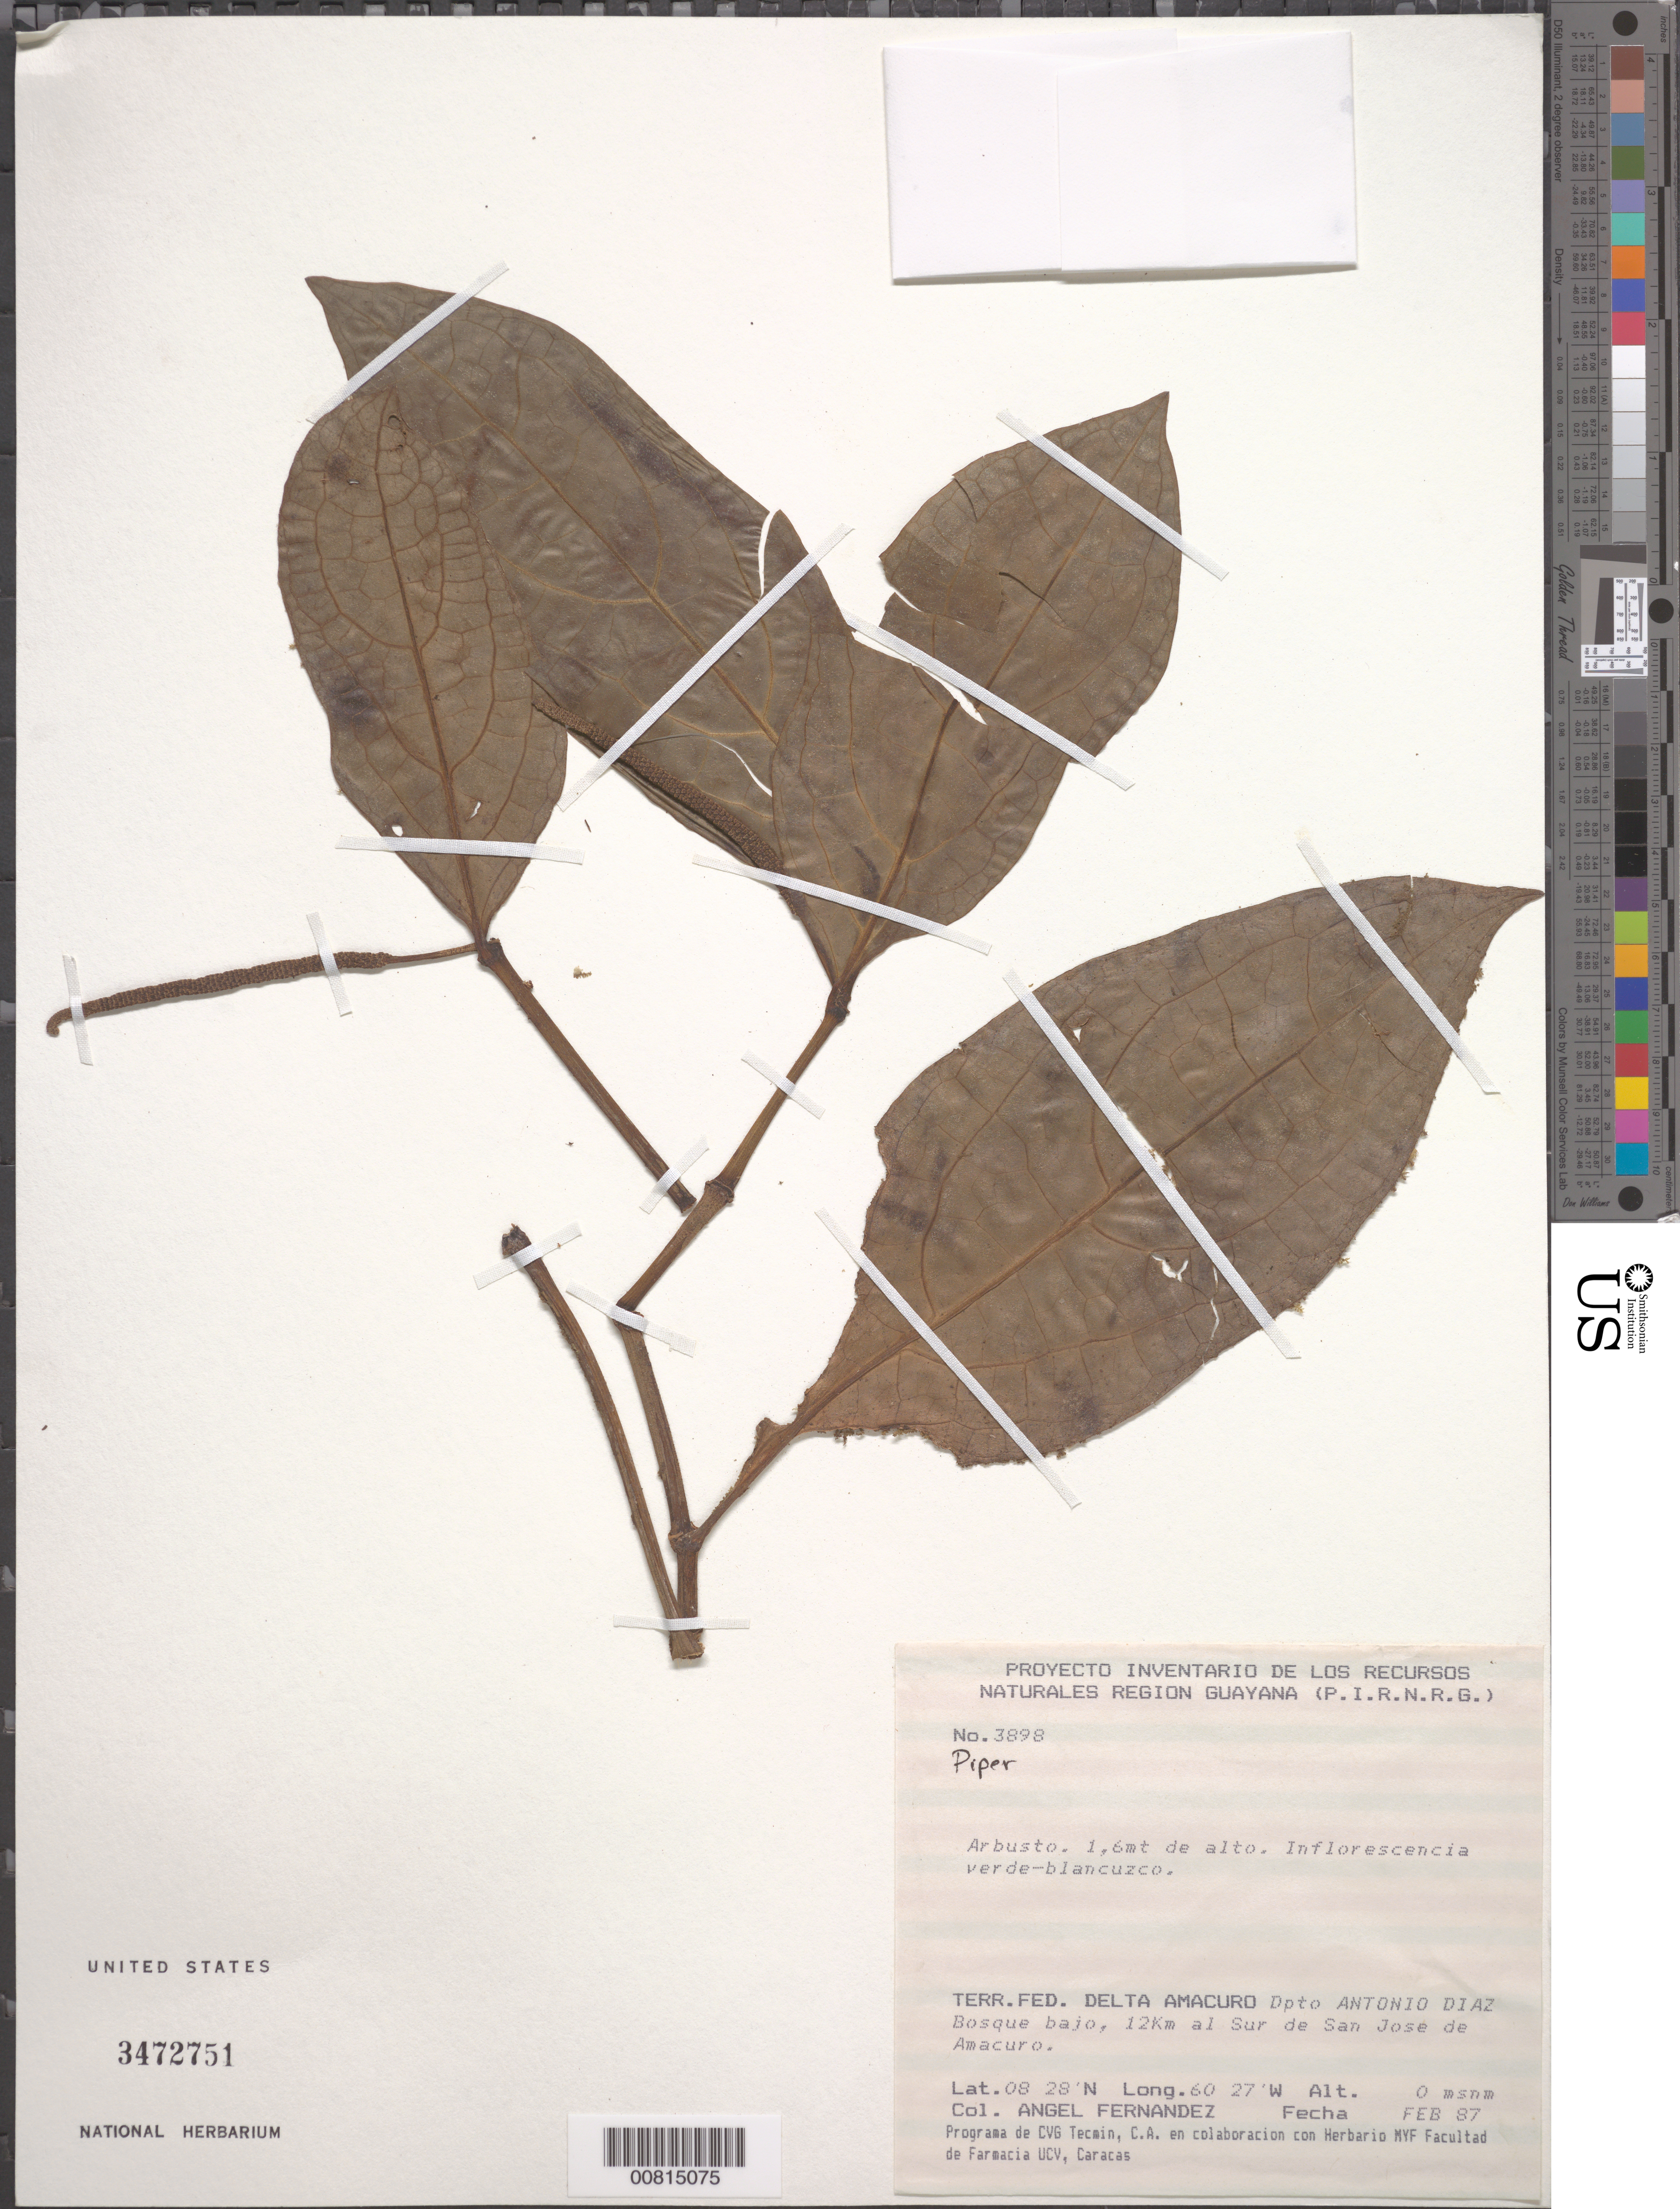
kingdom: Plantae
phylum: Tracheophyta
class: Magnoliopsida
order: Piperales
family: Piperaceae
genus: Piper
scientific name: Piper sp.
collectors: A. Fernández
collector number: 3898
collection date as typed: Feb-87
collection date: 1987-02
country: Venezuela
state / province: Delta Amacuro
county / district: Antonio Díaz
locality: San Jose de Amacuro, 12 km S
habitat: Bosque bajo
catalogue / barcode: US 3472751